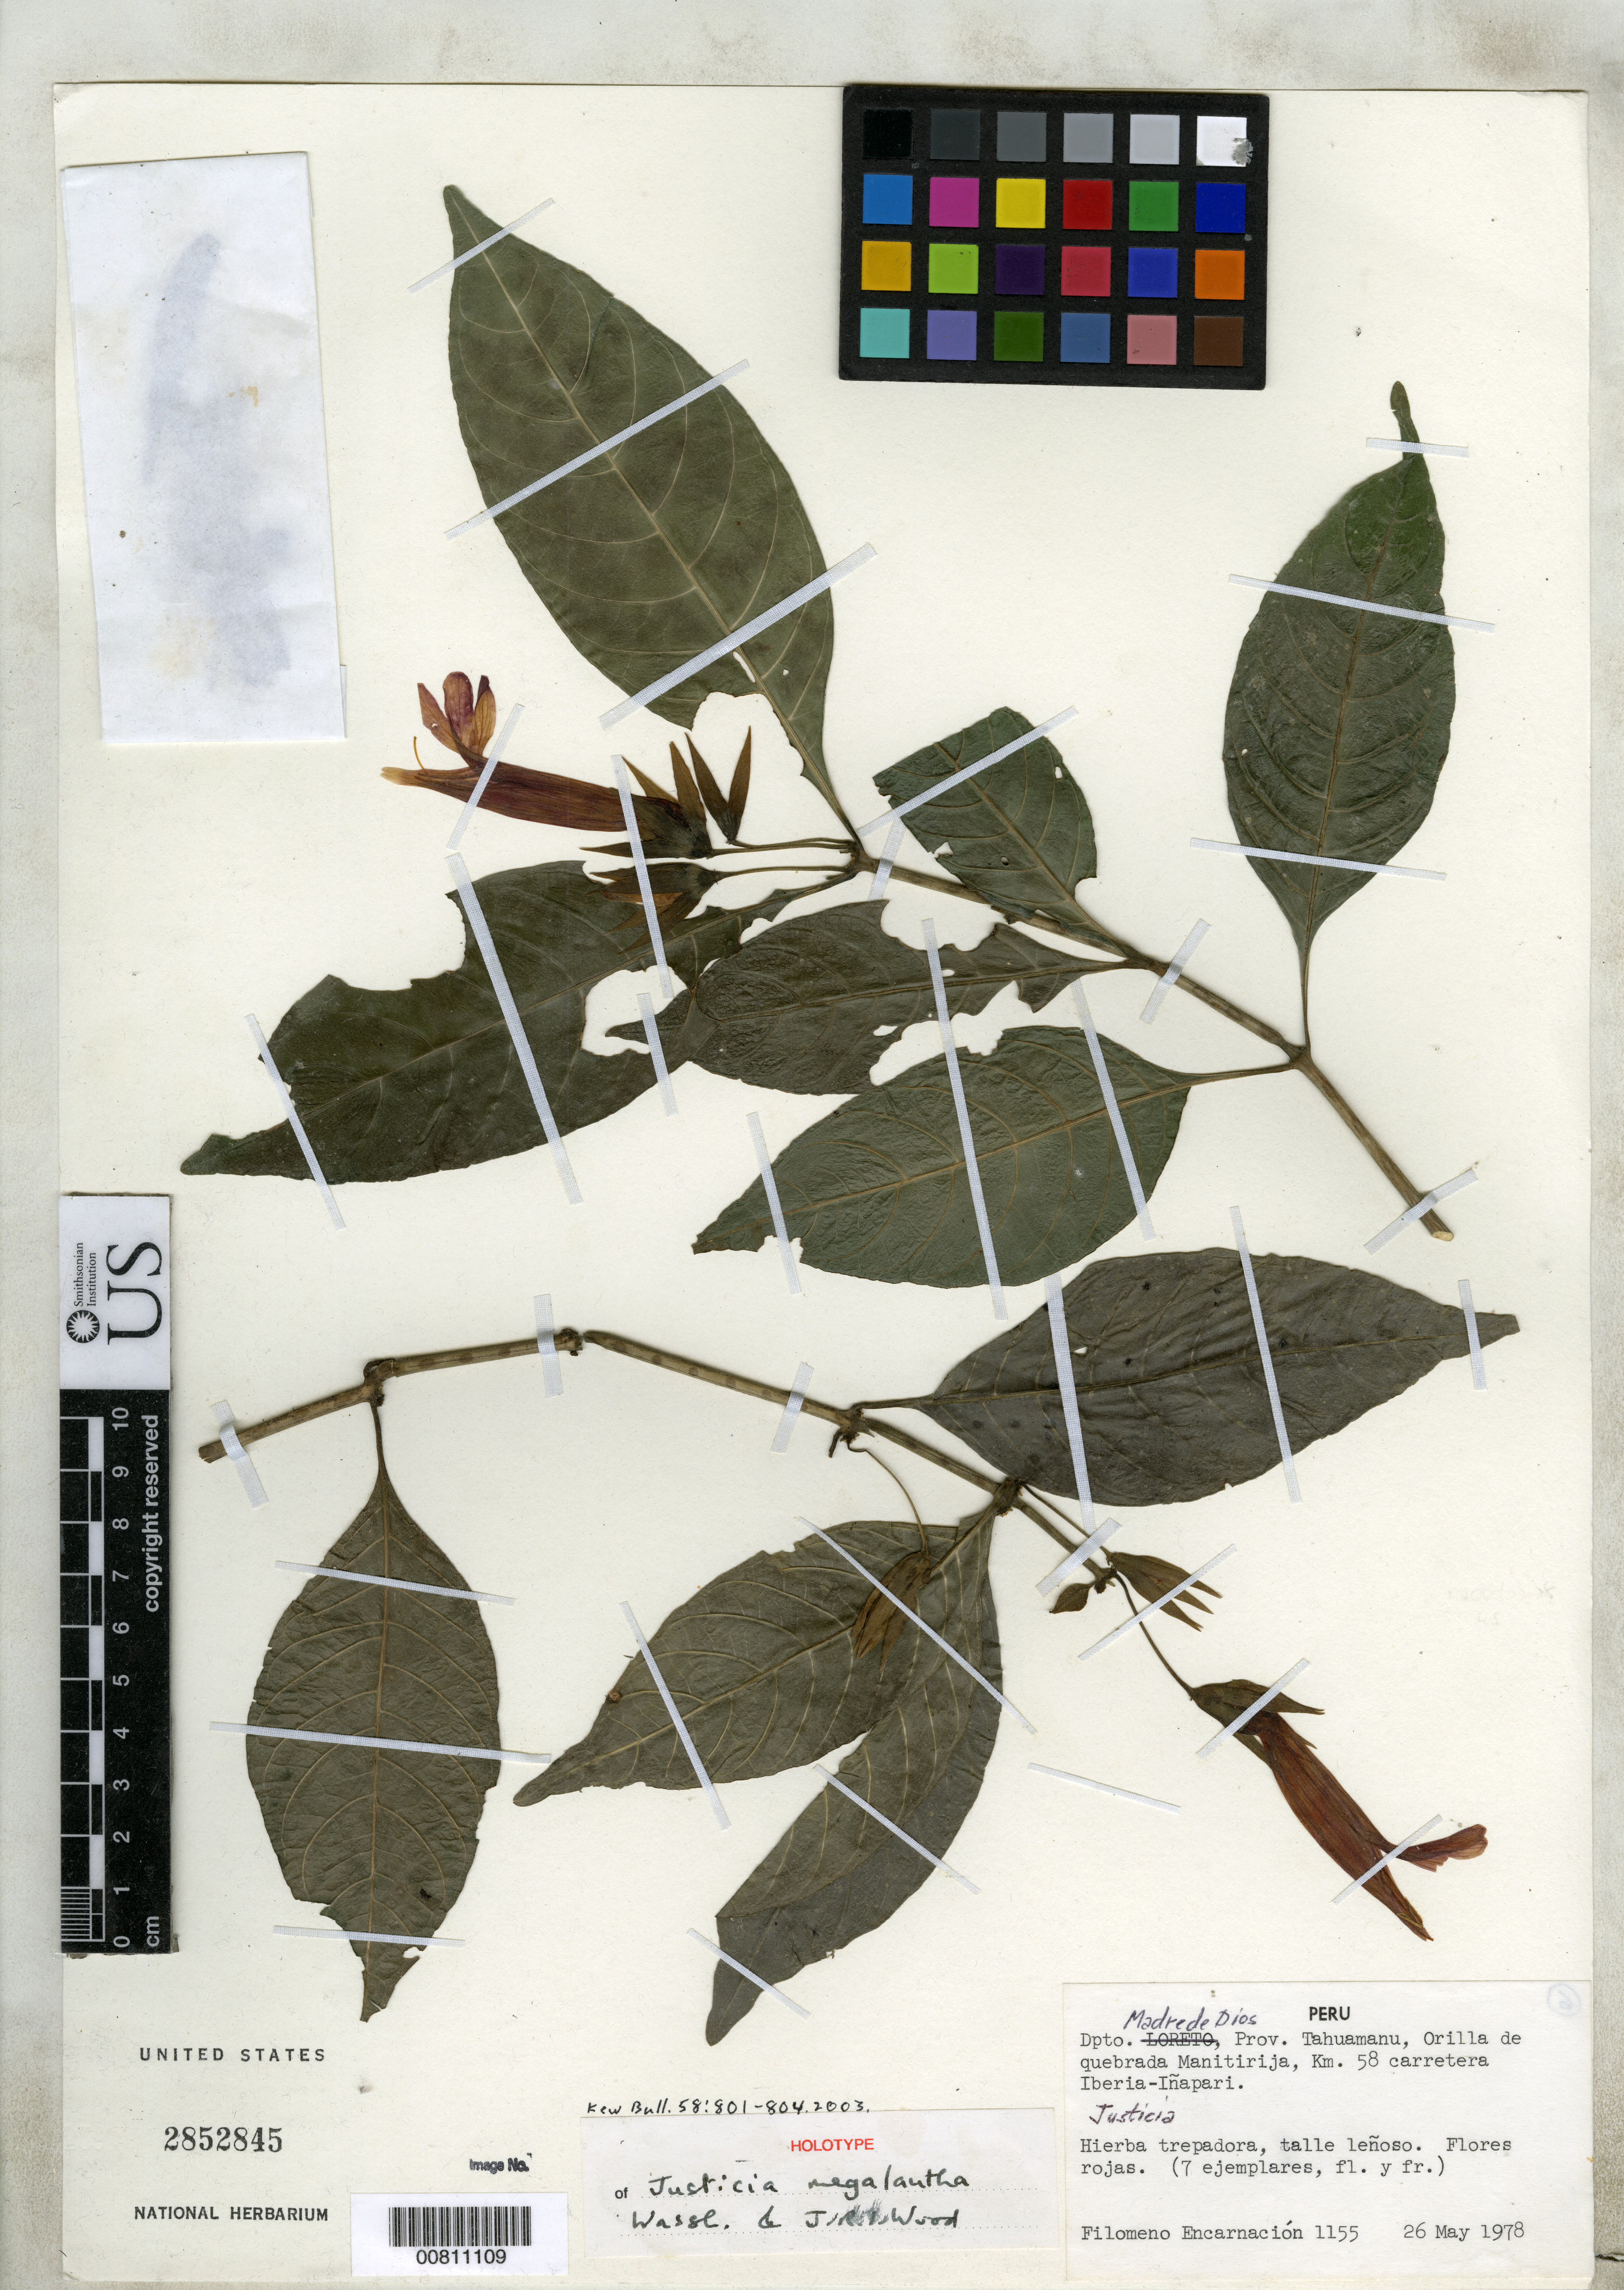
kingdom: Plantae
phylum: Tracheophyta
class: Magnoliopsida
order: Lamiales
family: Acanthaceae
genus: Justicia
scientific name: Justicia megalantha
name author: Wassh. & J.R.I. Wood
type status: Holotype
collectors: F. Encarnación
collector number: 1155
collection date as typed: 26 May 1978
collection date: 1978-05-26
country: Peru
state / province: Madre de Dios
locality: Dpto. Madre de Dios, Prov. Tahuamanu, Orilla de quebrada Manitirija, Km. 58 carretera Iberia-Iñapari.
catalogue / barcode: US 2852845